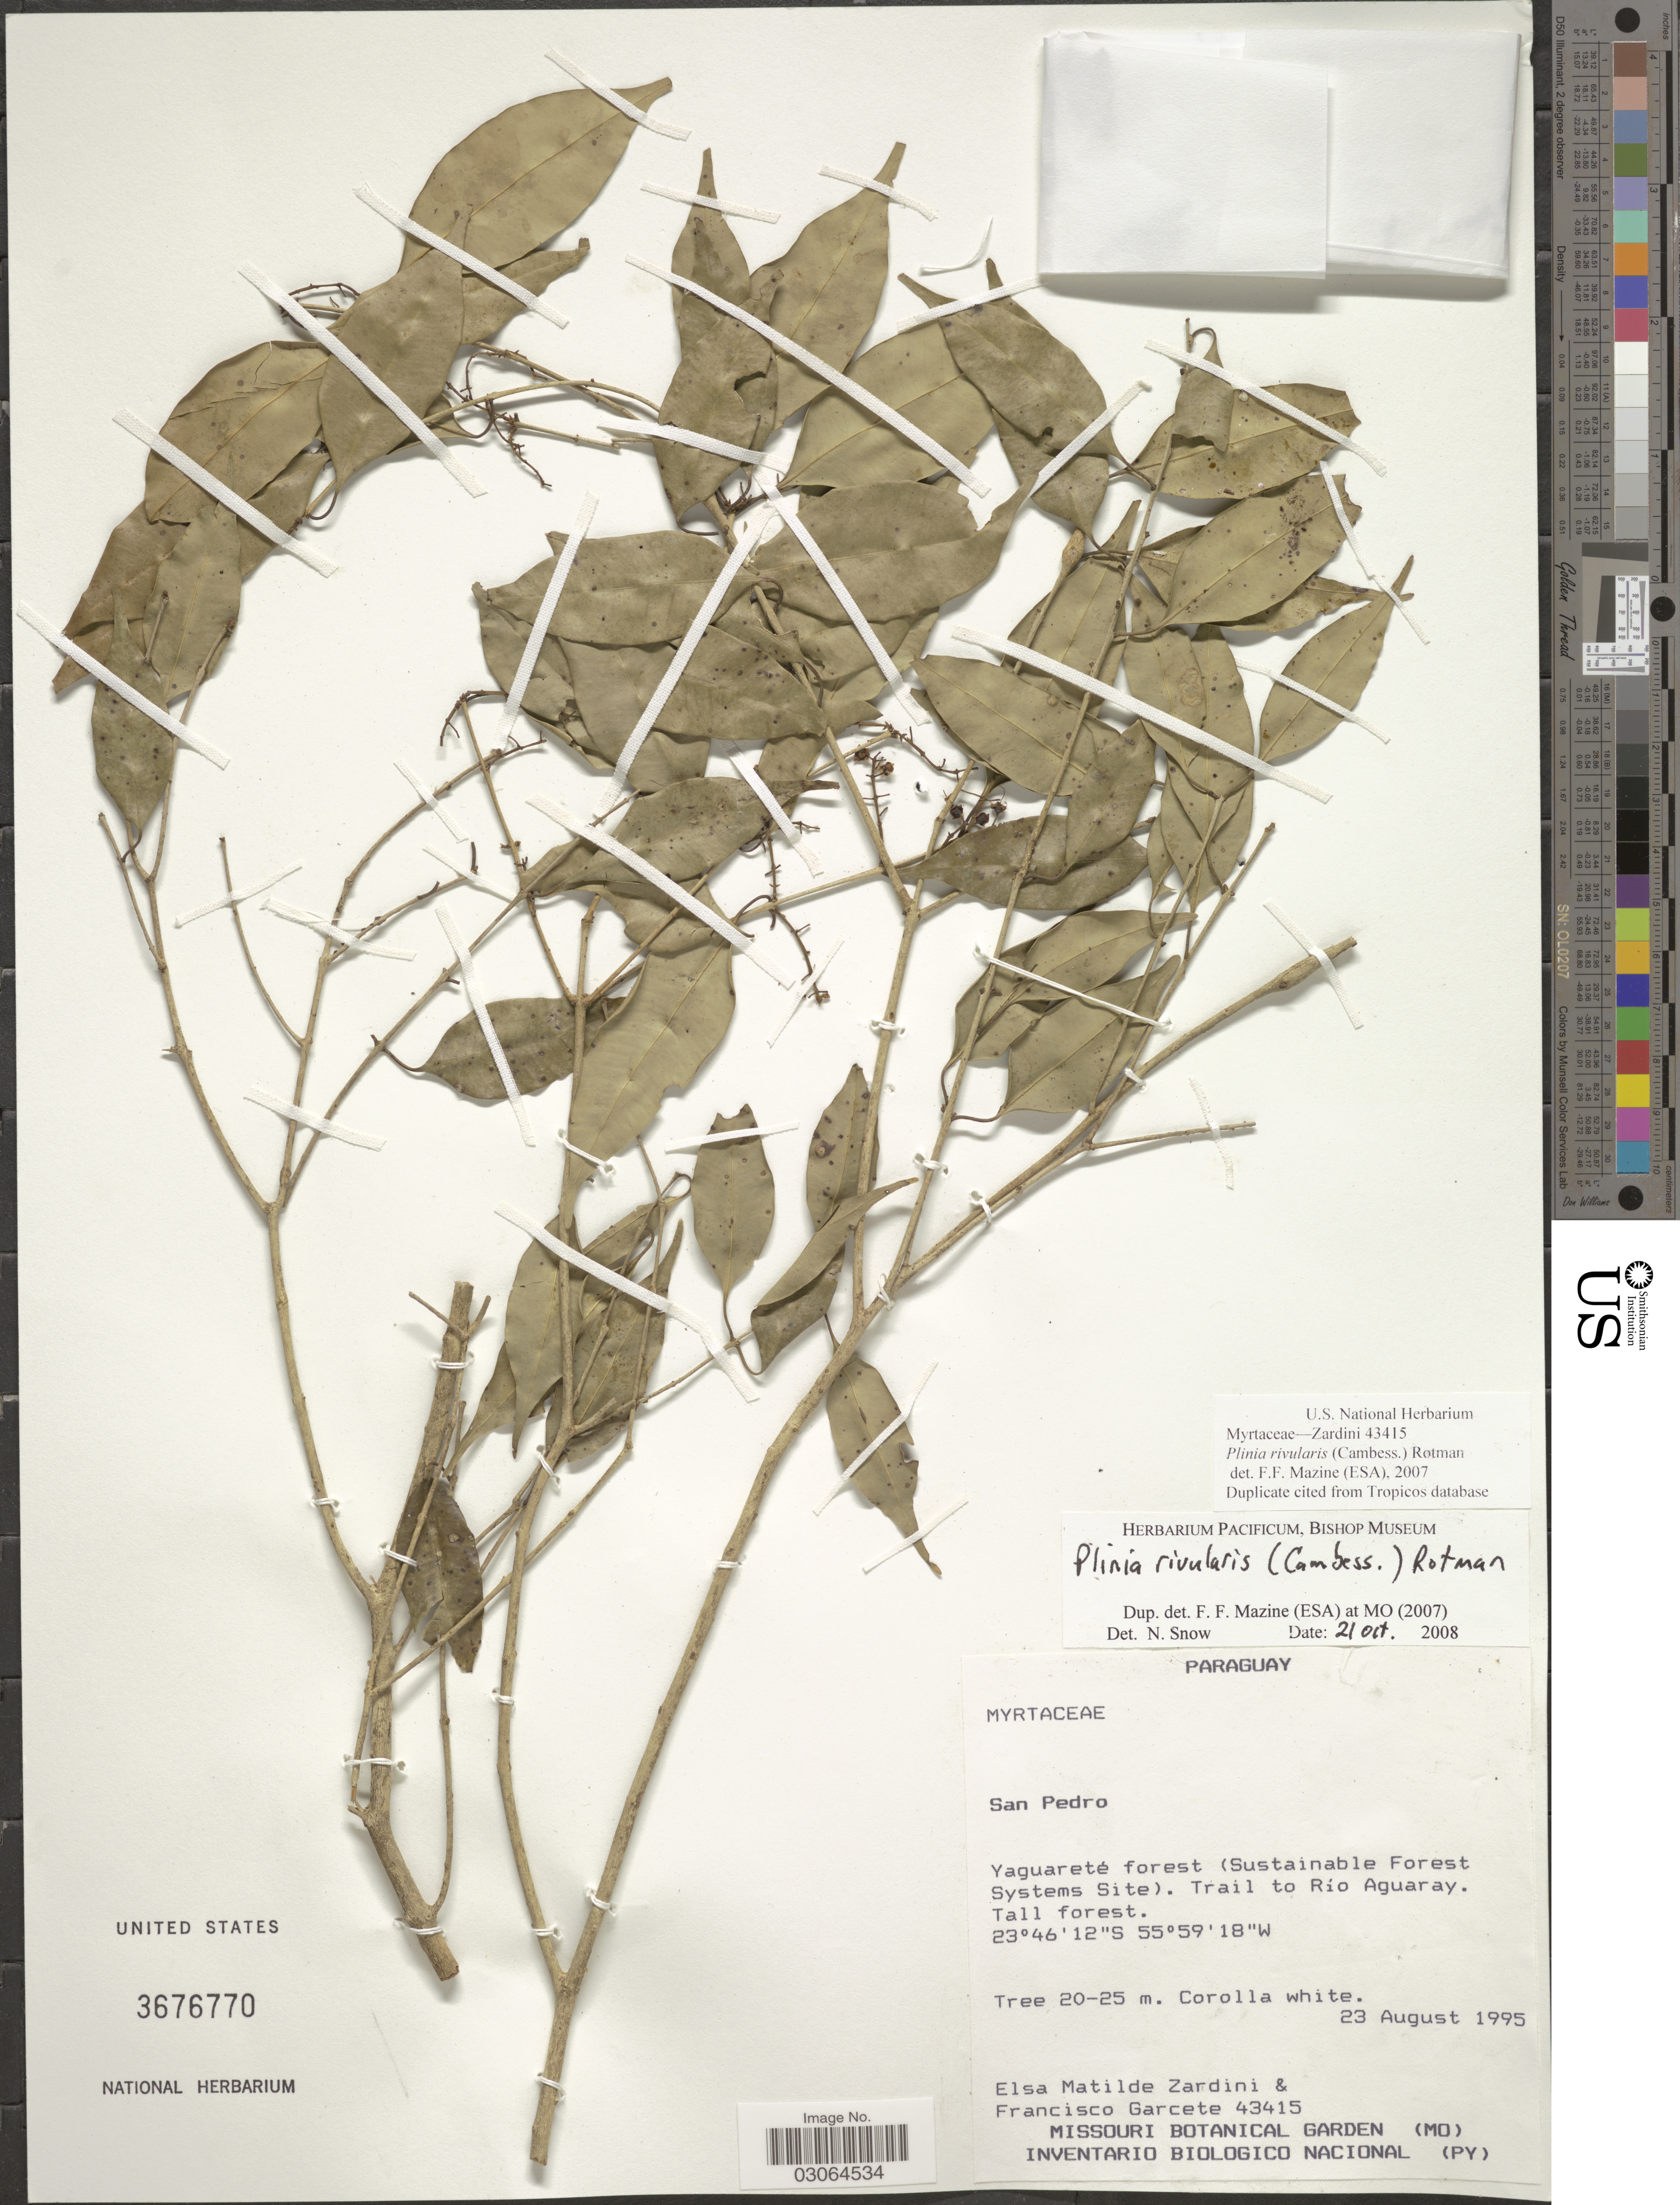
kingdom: Plantae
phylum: Tracheophyta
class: Magnoliopsida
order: Myrtales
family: Myrtaceae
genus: Plinia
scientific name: Plinia rivularis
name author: (Cambess.) Rotman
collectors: E. M. Zardini & F. Garcete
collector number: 43415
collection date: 1995-08-23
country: Paraguay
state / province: San Pedro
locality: Yaguareté forest (Sustainable Forest Systems Site). Trail to Río Aguaray.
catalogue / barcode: US 3676770